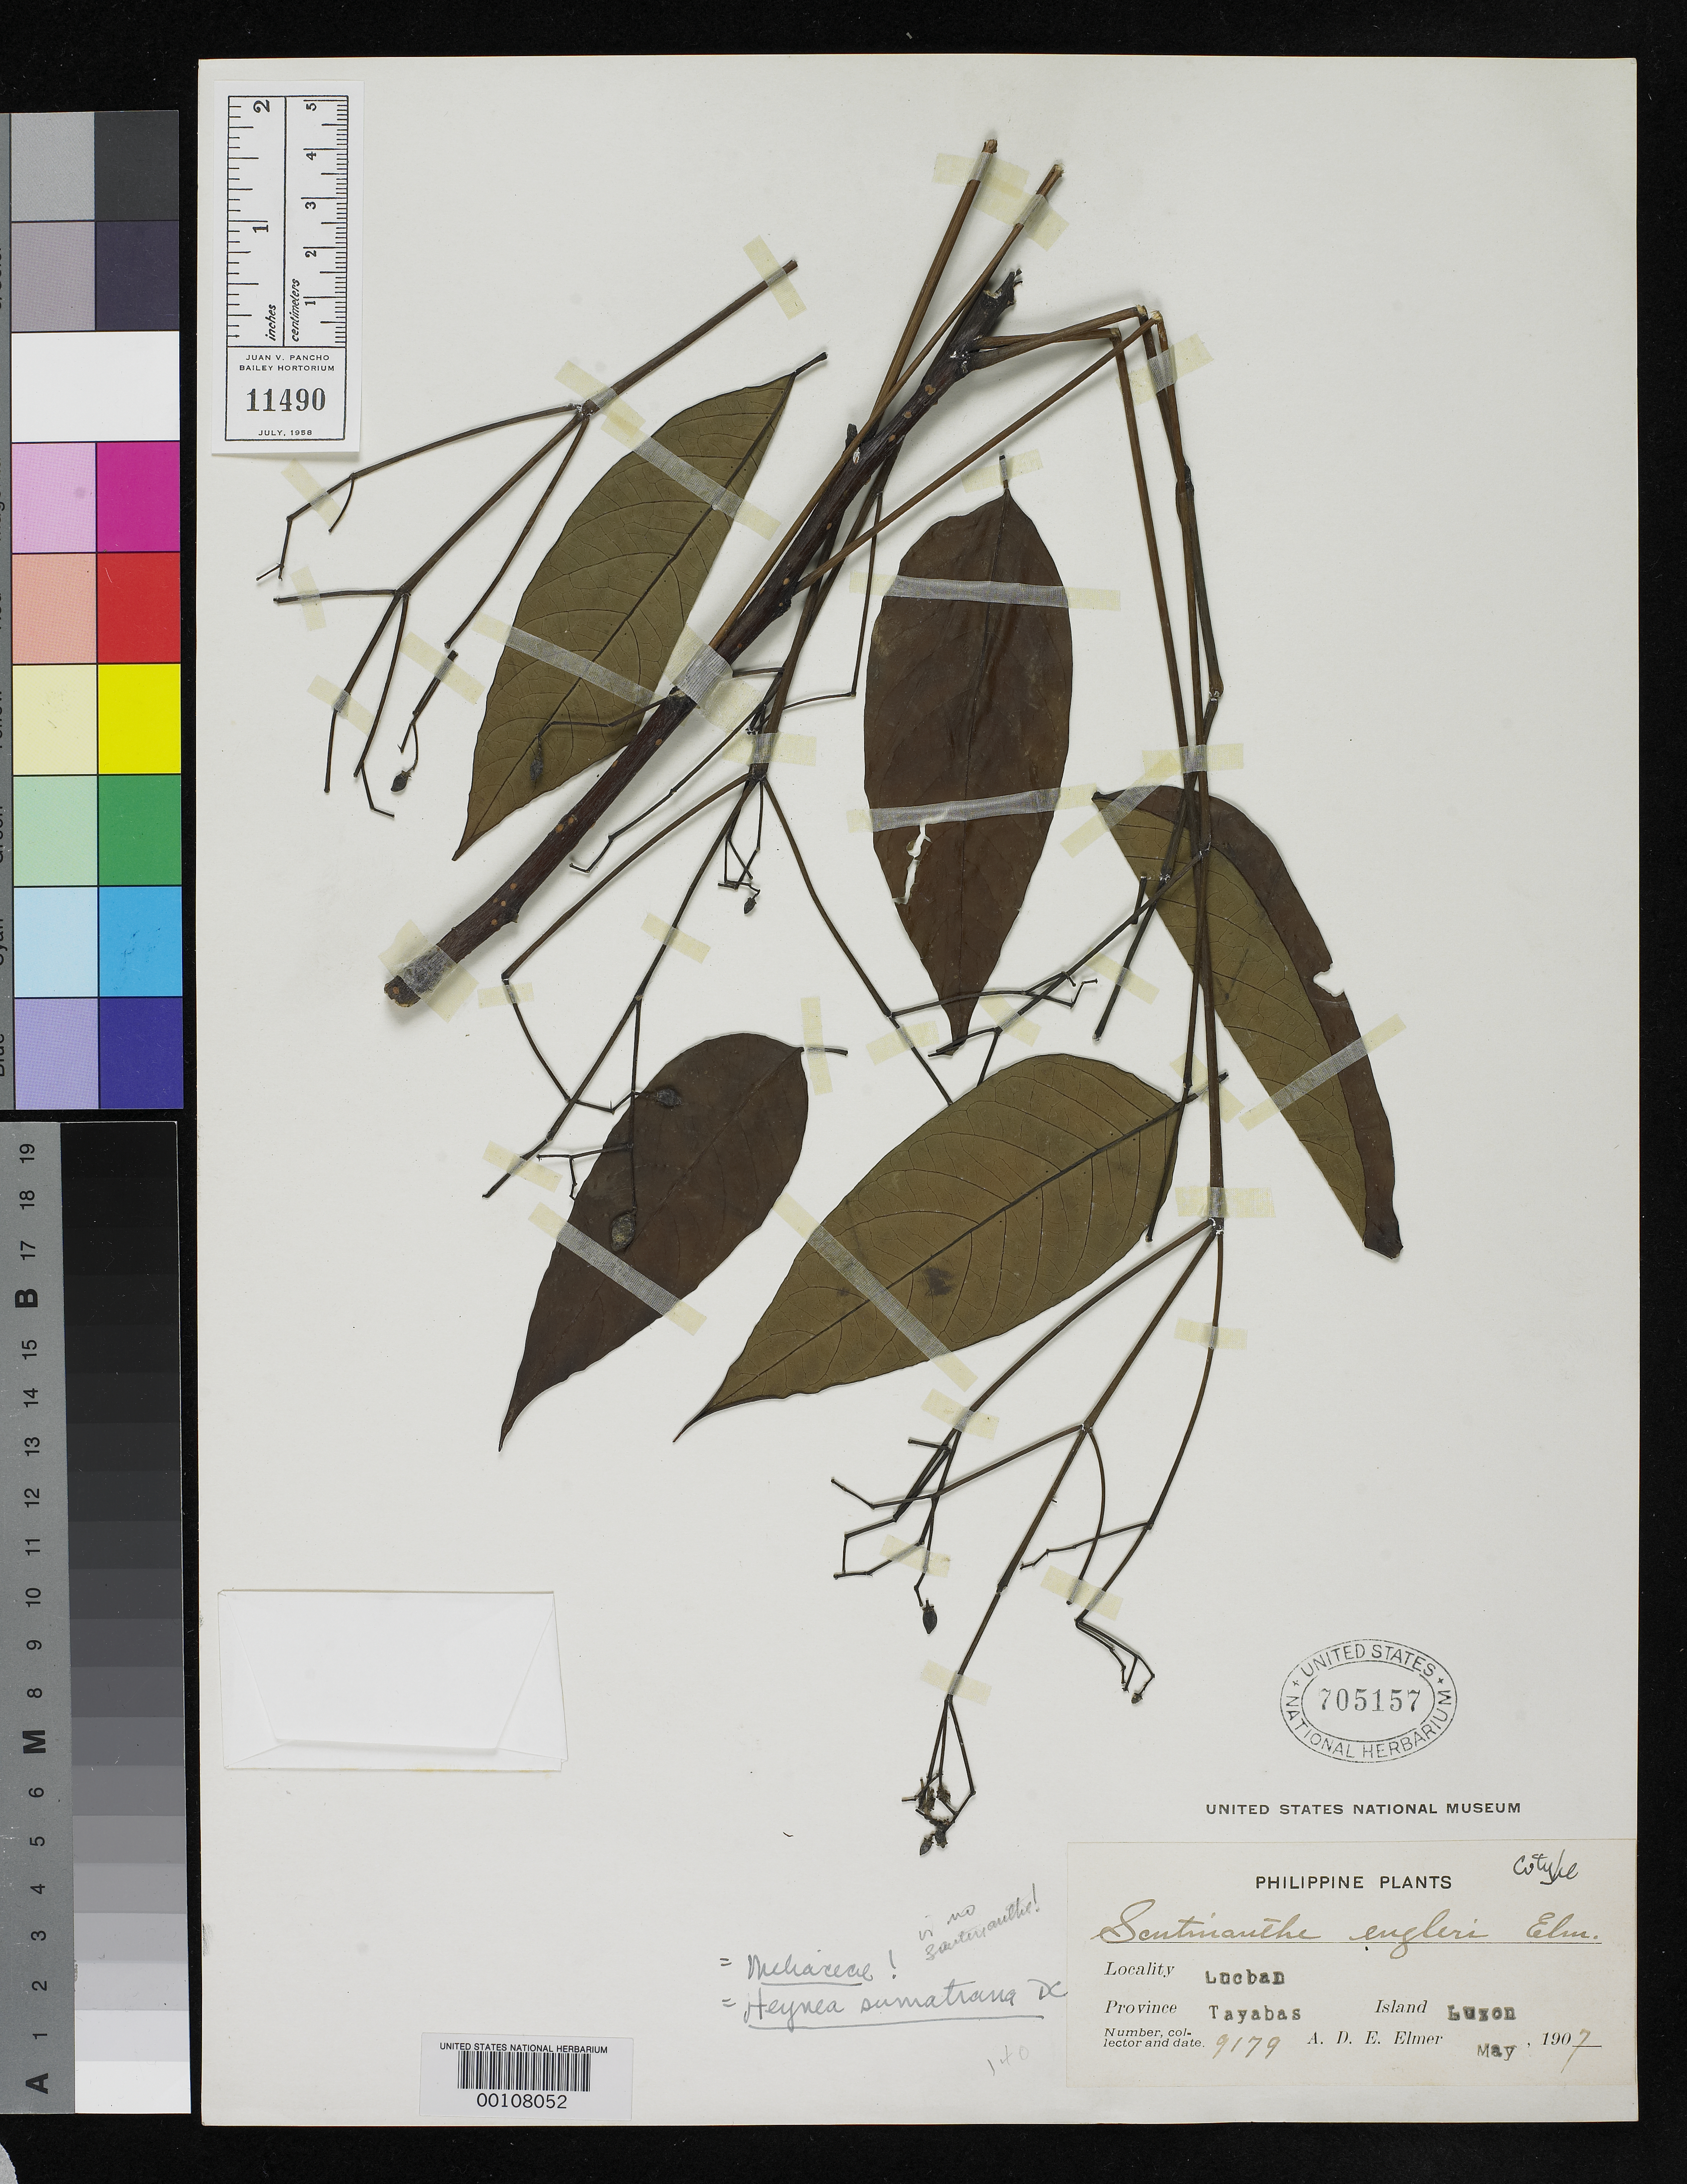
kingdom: Plantae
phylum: Tracheophyta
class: Magnoliopsida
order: Sapindales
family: Burseraceae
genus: Scutinanthe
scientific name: Scutinanthe engleri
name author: Elmer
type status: Isotype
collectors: A. D. E. Elmer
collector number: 9179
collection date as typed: May 1907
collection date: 1907-05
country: Philippines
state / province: Calabarzon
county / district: Quezon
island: Luzon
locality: Lucban, Province of Tayabas, Luzon.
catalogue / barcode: US 705157